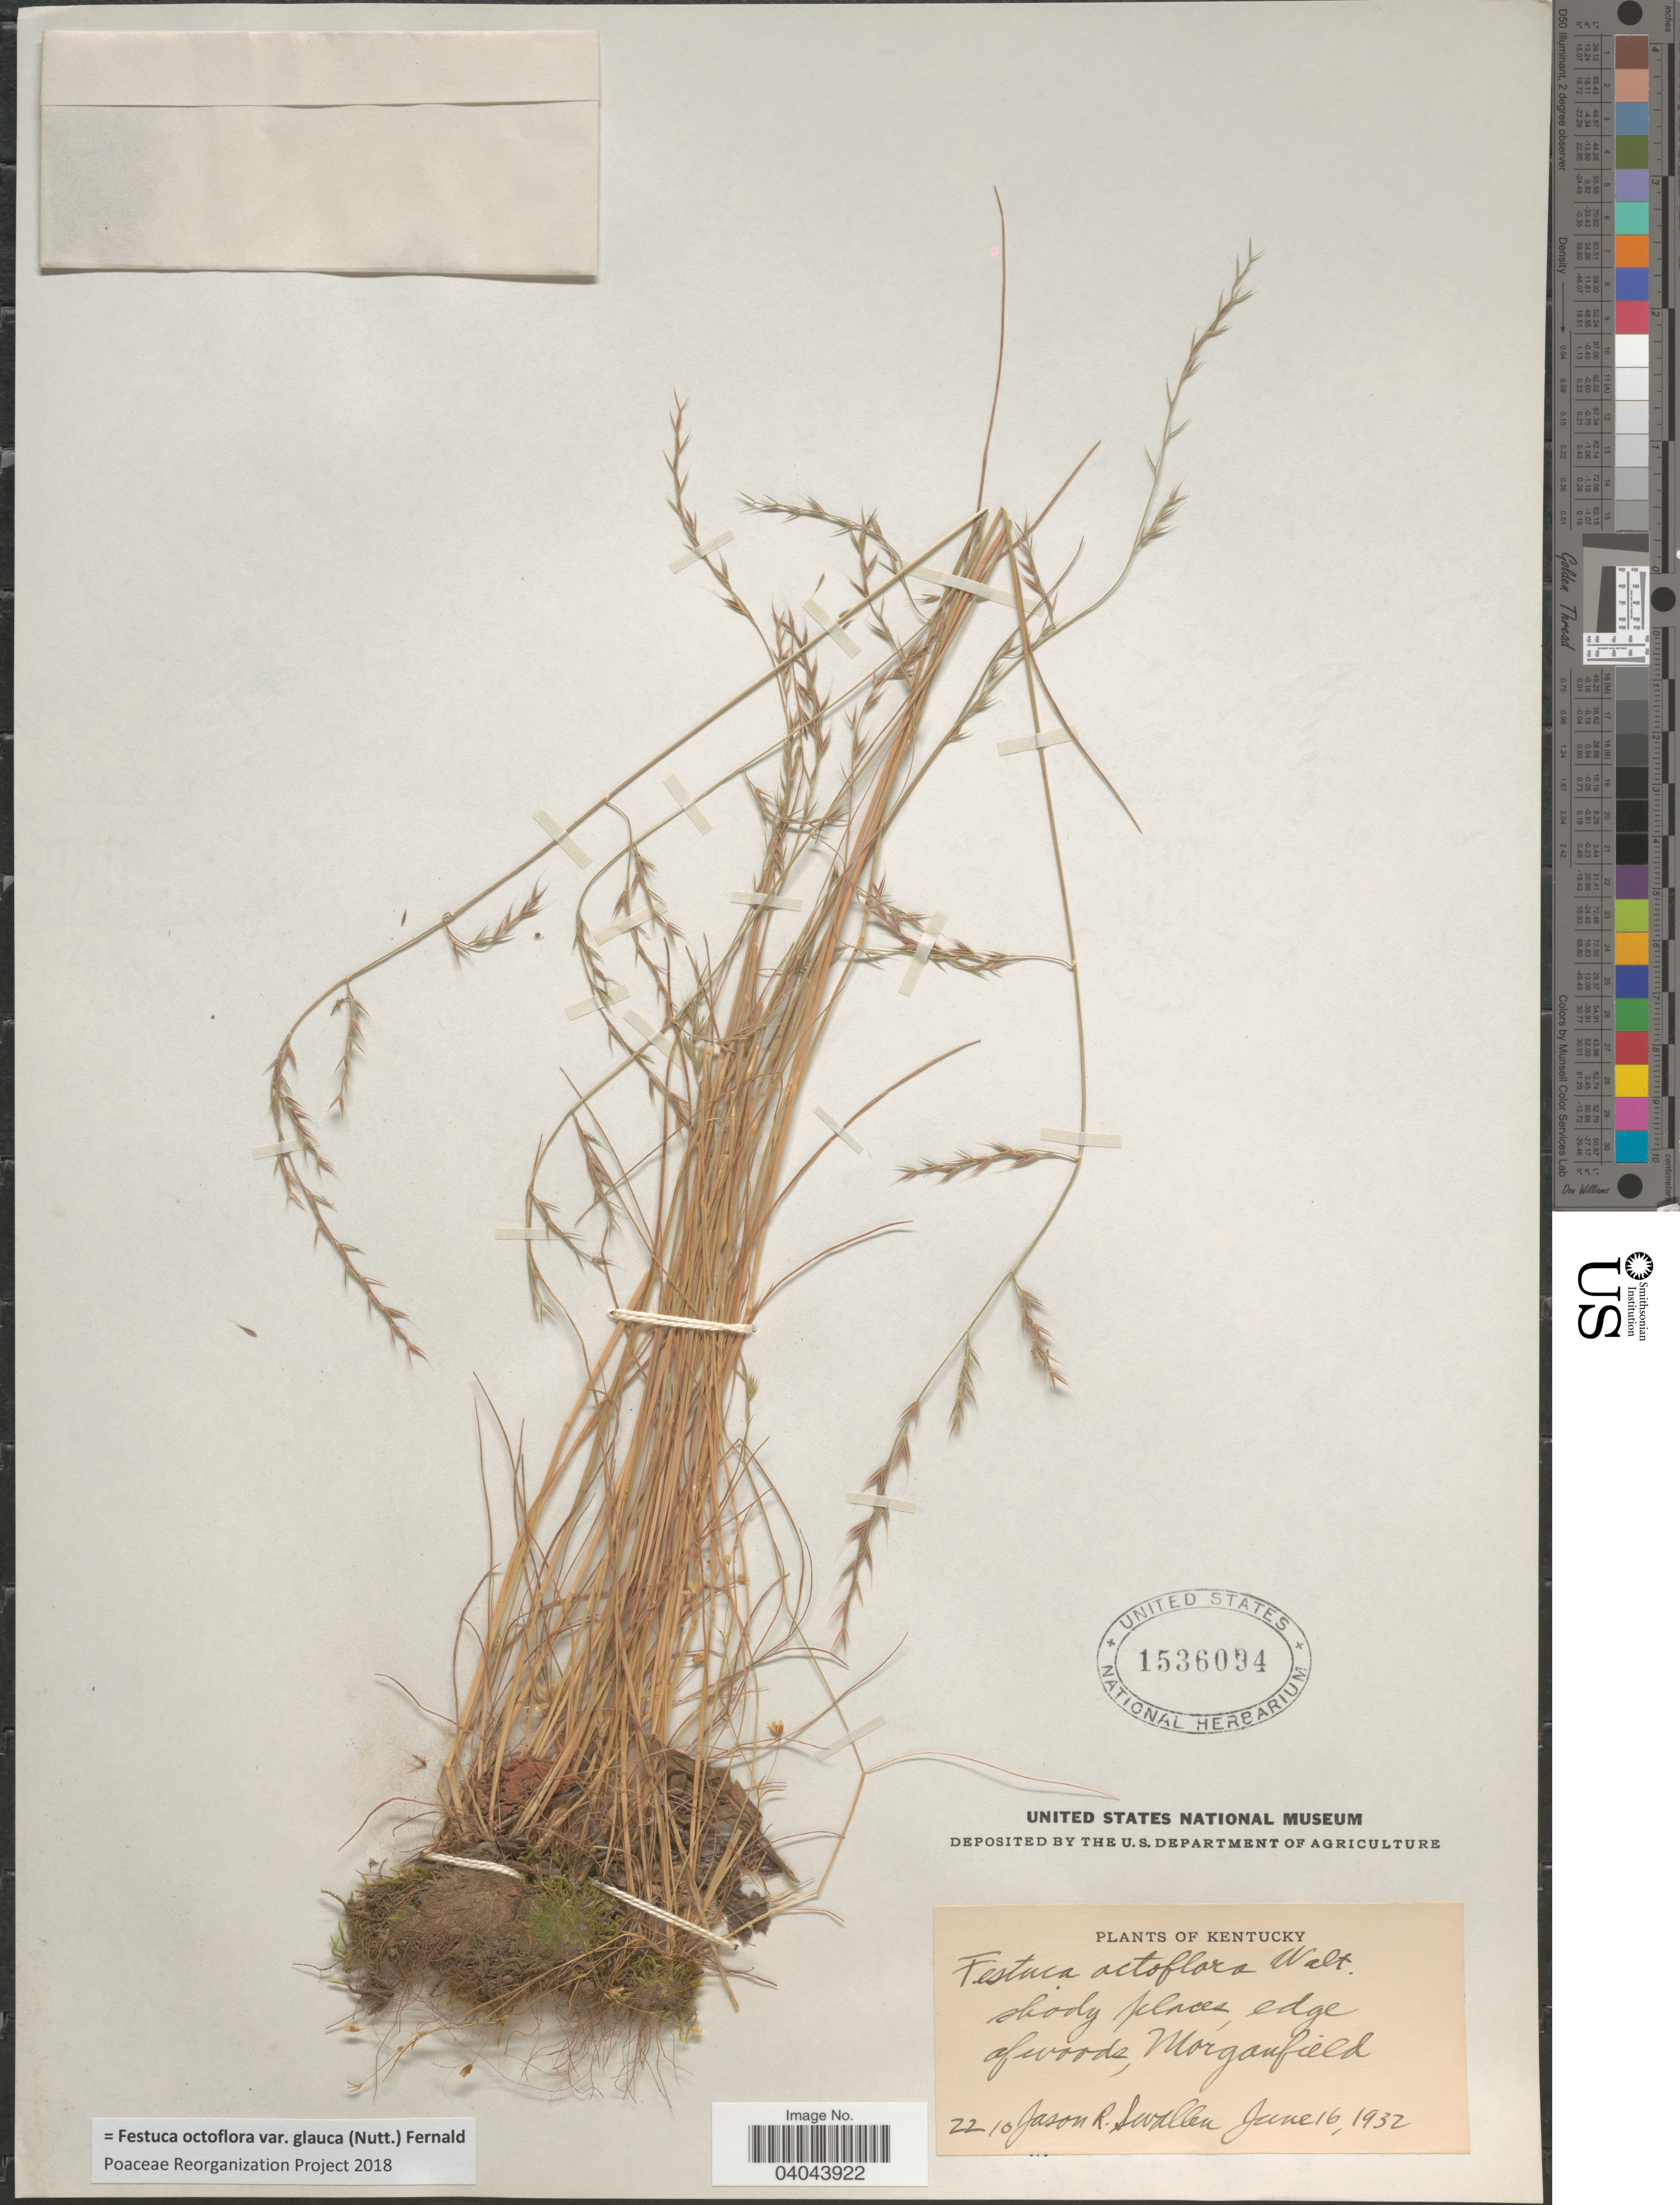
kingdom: Plantae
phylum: Tracheophyta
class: Liliopsida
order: Poales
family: Poaceae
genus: Festuca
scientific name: Festuca octoflora var. glauca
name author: (Nutt.) Fernald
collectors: J. R. Swallen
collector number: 2210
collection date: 1932-06-16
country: United States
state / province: Kentucky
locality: Morganfield.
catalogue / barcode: US 1536094